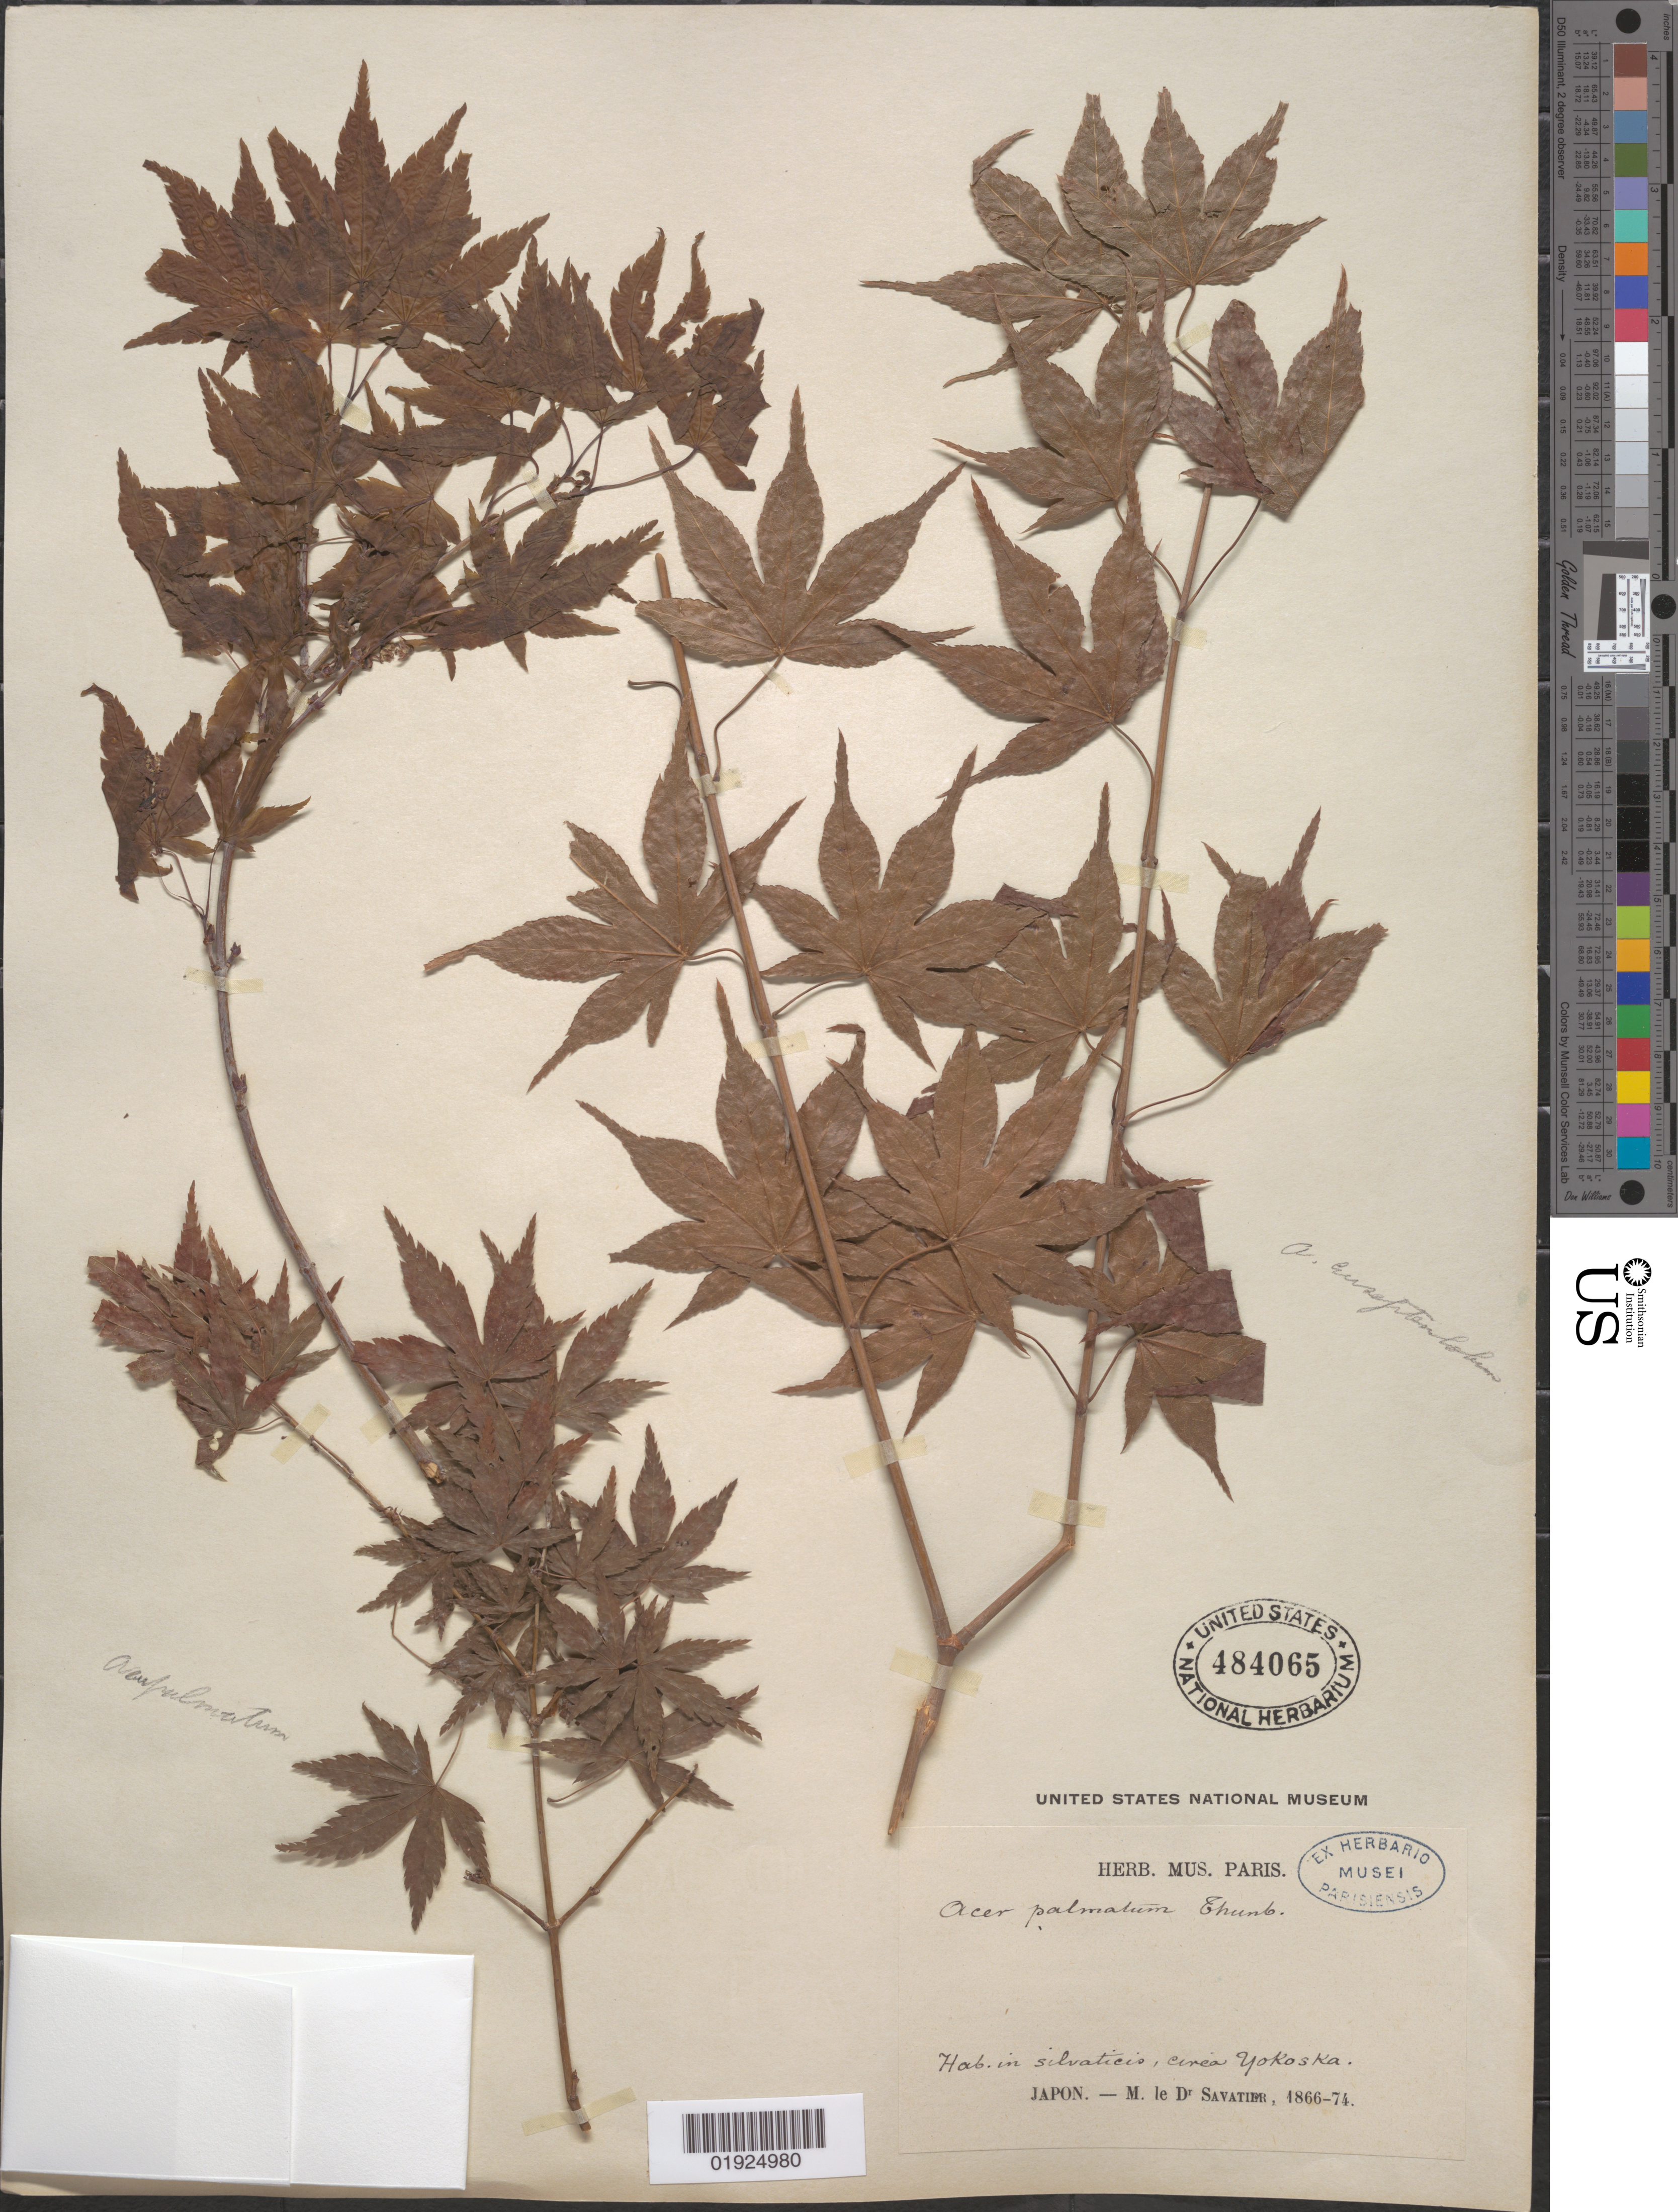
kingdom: Plantae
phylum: Tracheophyta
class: Magnoliopsida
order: Sapindales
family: Sapindaceae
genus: Acer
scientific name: Acer palmatum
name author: Thunb.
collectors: M. D' Savatier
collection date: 1866/1874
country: Japan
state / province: Kanagawa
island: Honshu I.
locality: Yokoska [Yokosuka ?]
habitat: In silvaticis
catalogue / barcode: US 484065